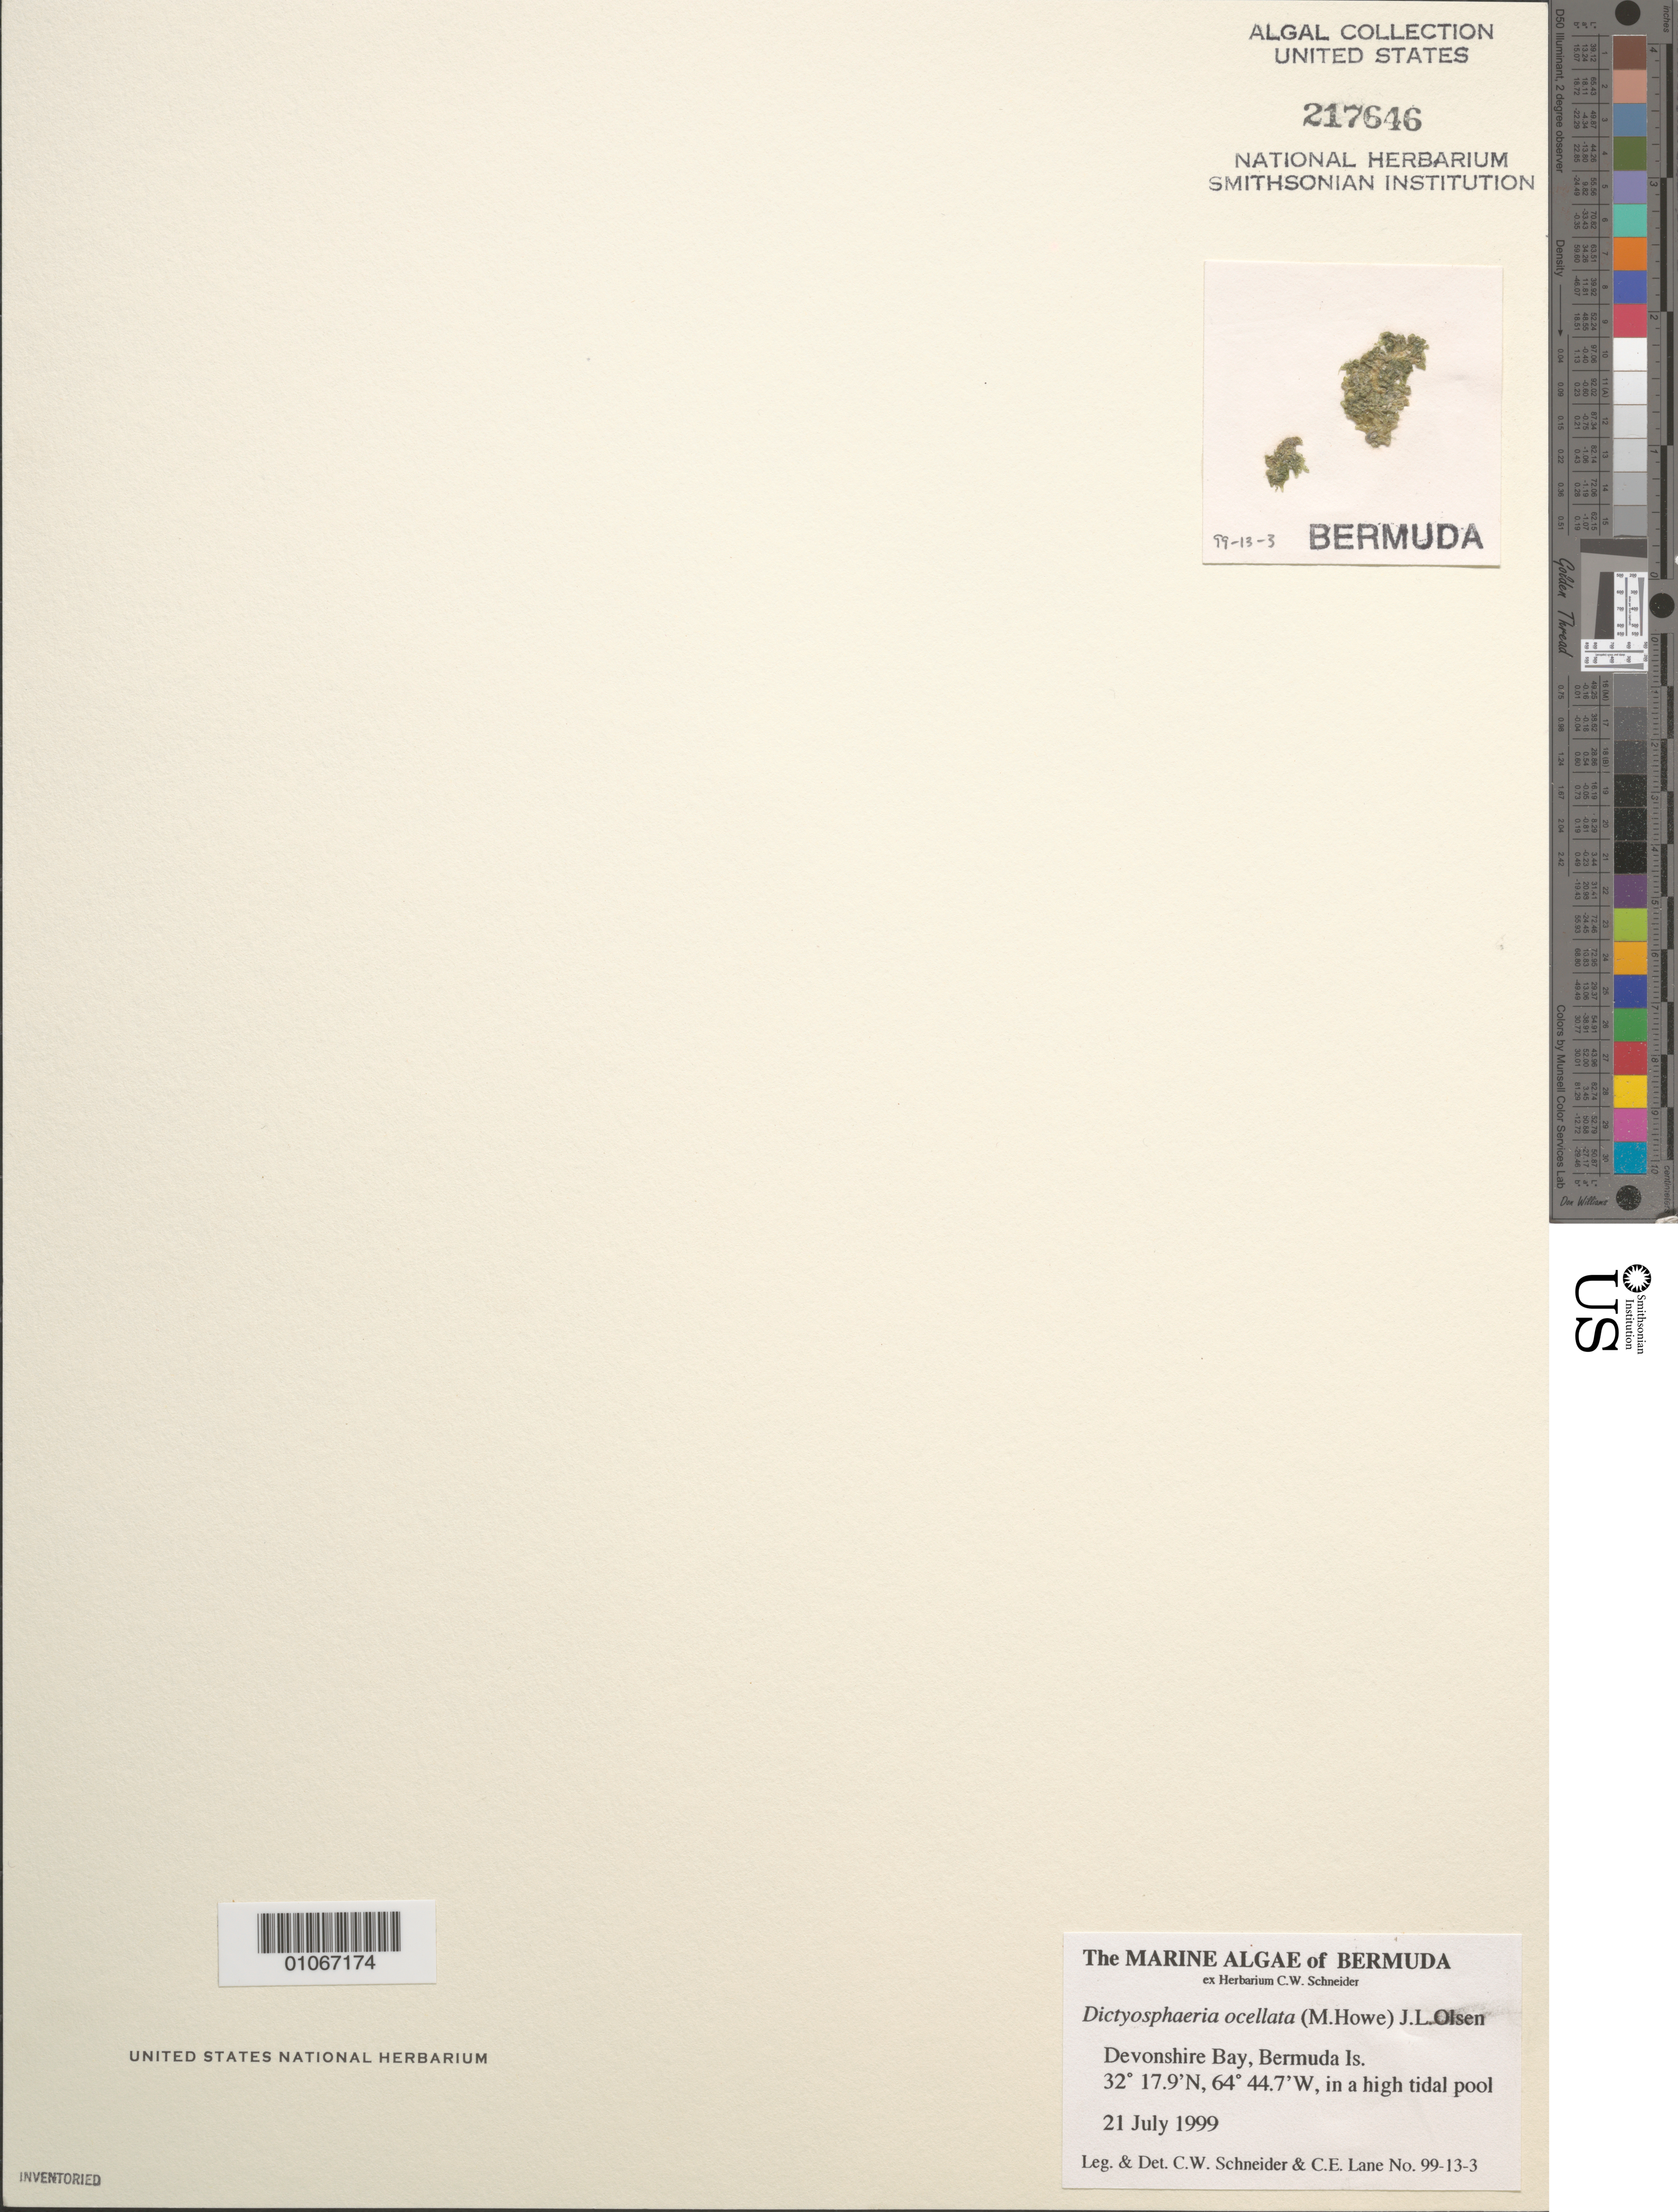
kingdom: Plantae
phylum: Chlorophyta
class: Ulvophyceae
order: Siphonocladales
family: Siphonocladaceae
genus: Dictyosphaeria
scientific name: Dictyosphaeria ocellata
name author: (M. Howe) Olsen-Stojkovich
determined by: Schneider, C. W.; Lane, C. E.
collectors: C. W. Schneider & C. E. Lane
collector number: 99-13-3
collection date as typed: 21 Jul 1999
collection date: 1999-07-21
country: Bermuda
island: Bermuda Island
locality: Devonshire Bay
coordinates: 32 17.9'N, 64 44.7'W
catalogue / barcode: US 217646